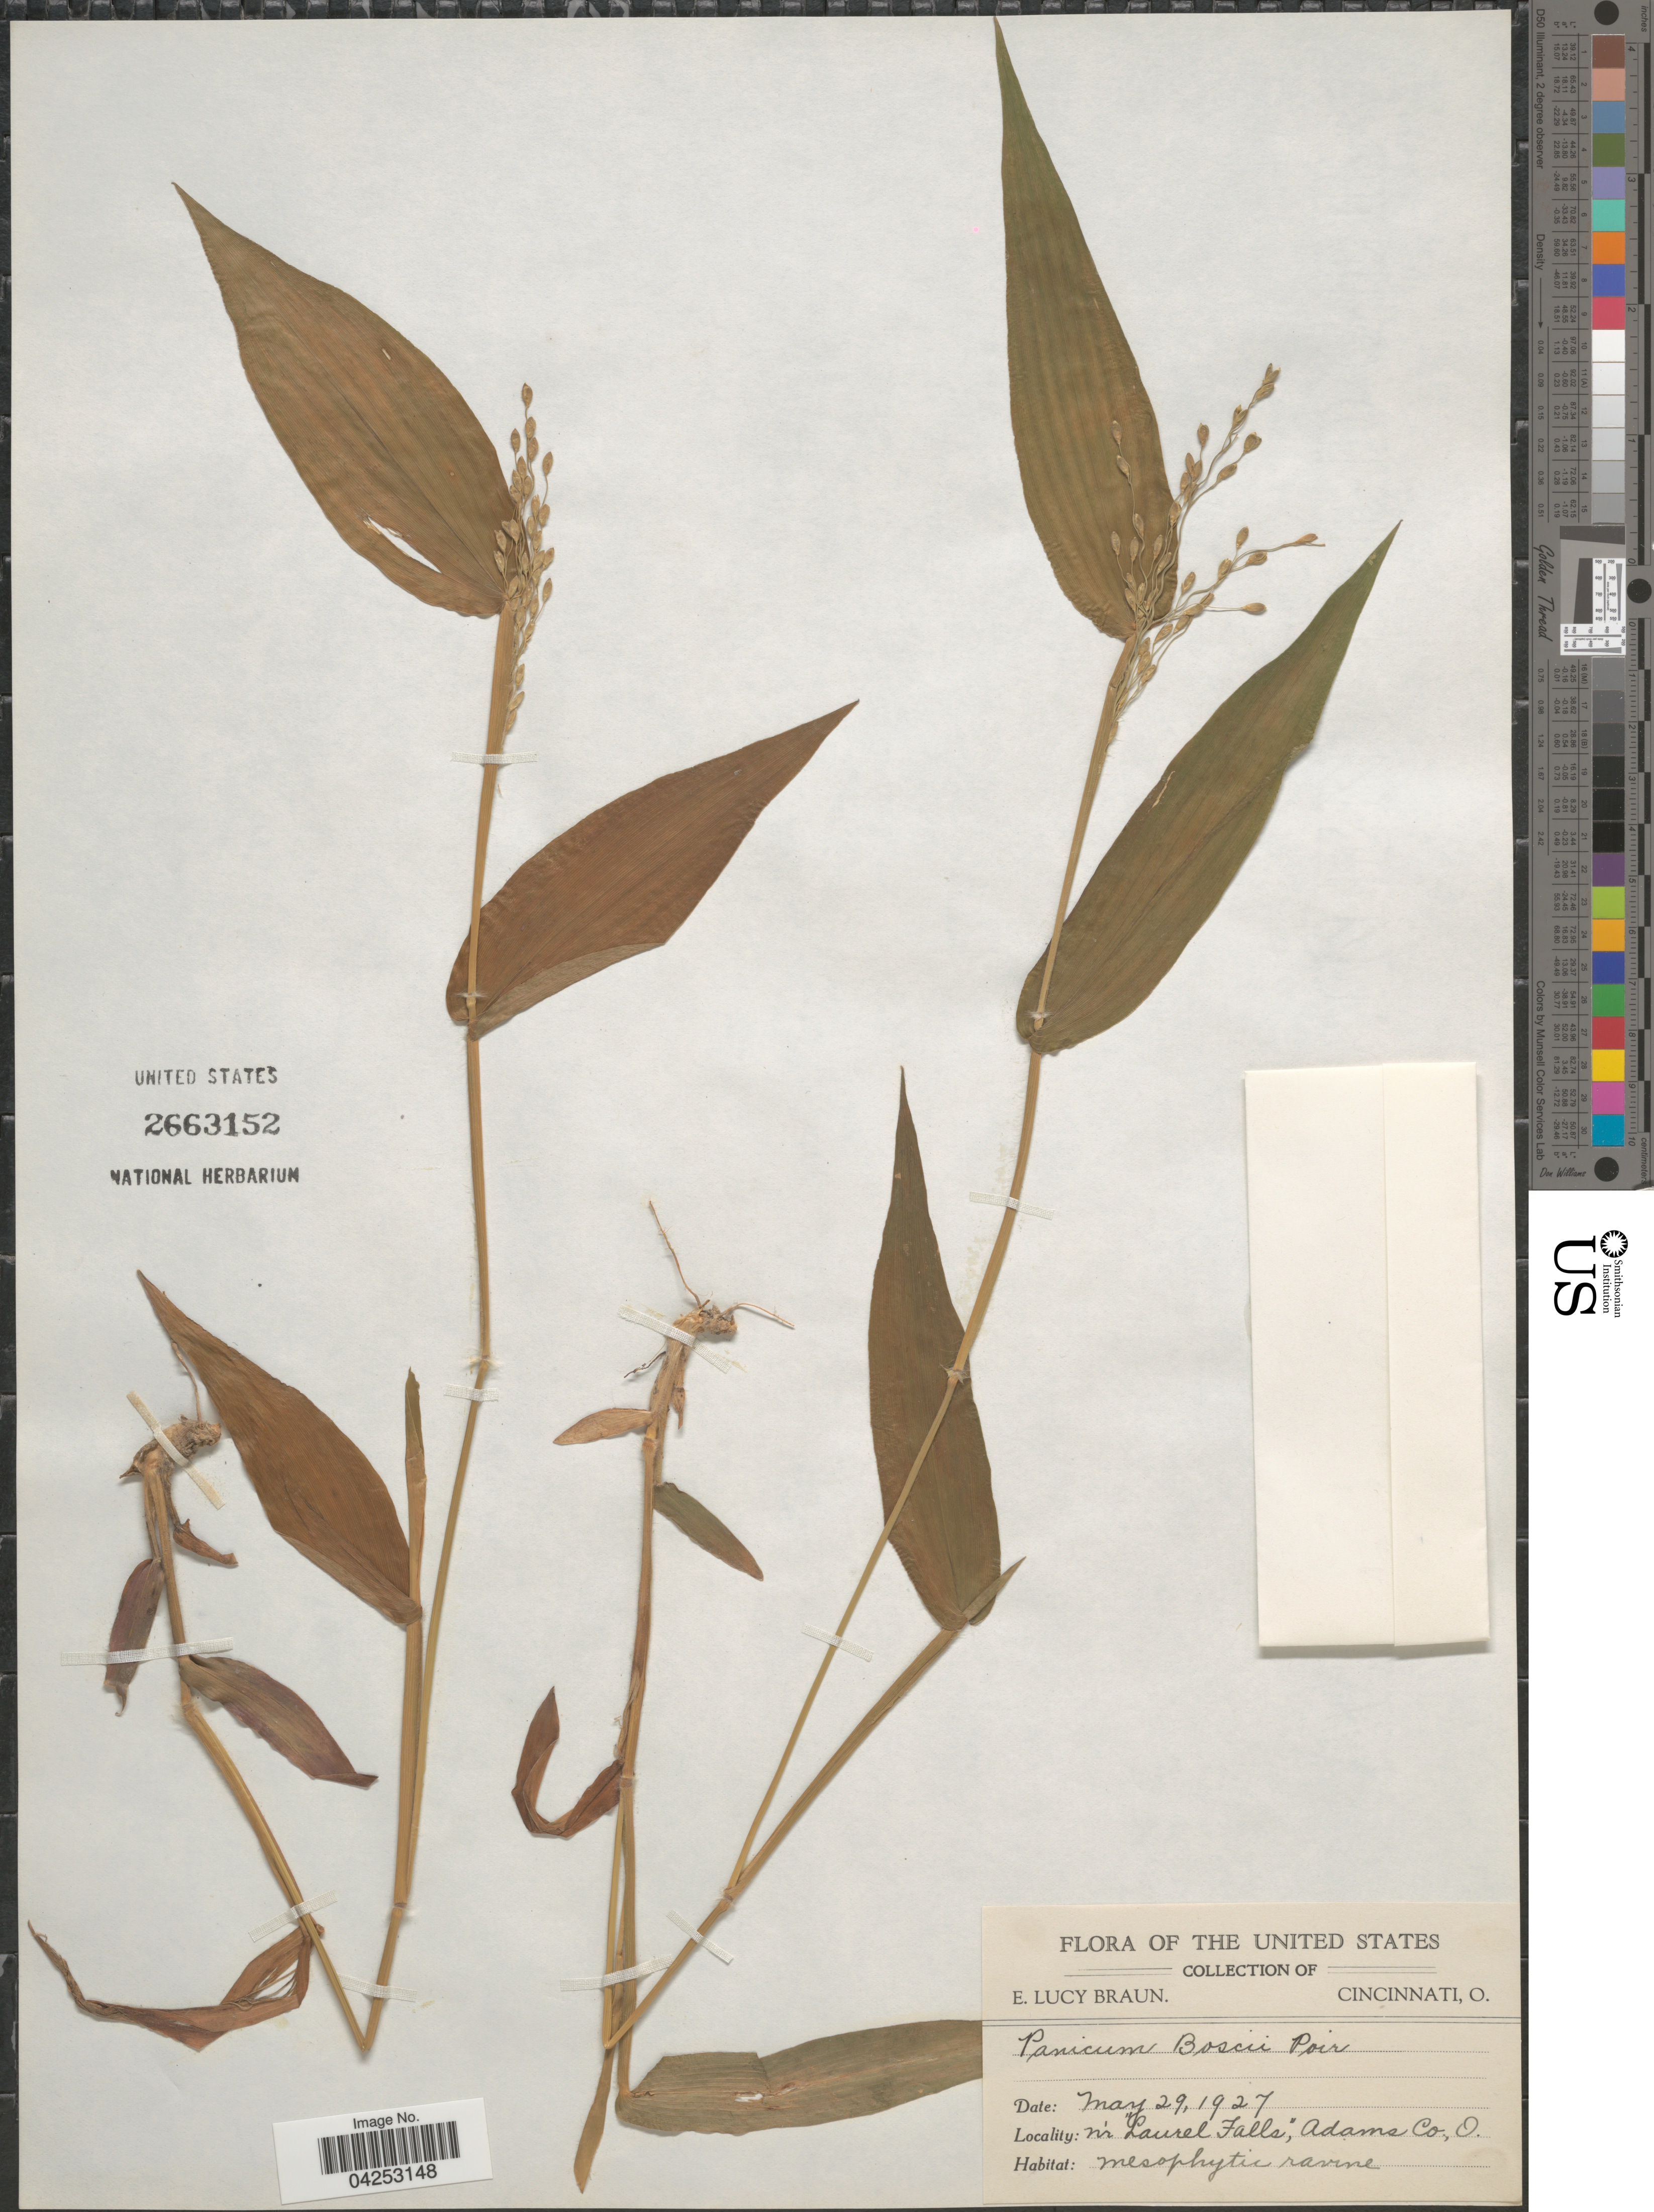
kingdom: Plantae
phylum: Tracheophyta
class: Liliopsida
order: Poales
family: Poaceae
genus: Dichanthelium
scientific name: Dichanthelium boscii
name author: (Poir.) Gould & C.A. Clark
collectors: E. L. Braun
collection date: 1927-05-29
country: United States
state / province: Ohio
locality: Nr "Laurel Falls", Adams Co.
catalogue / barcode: US 2663152